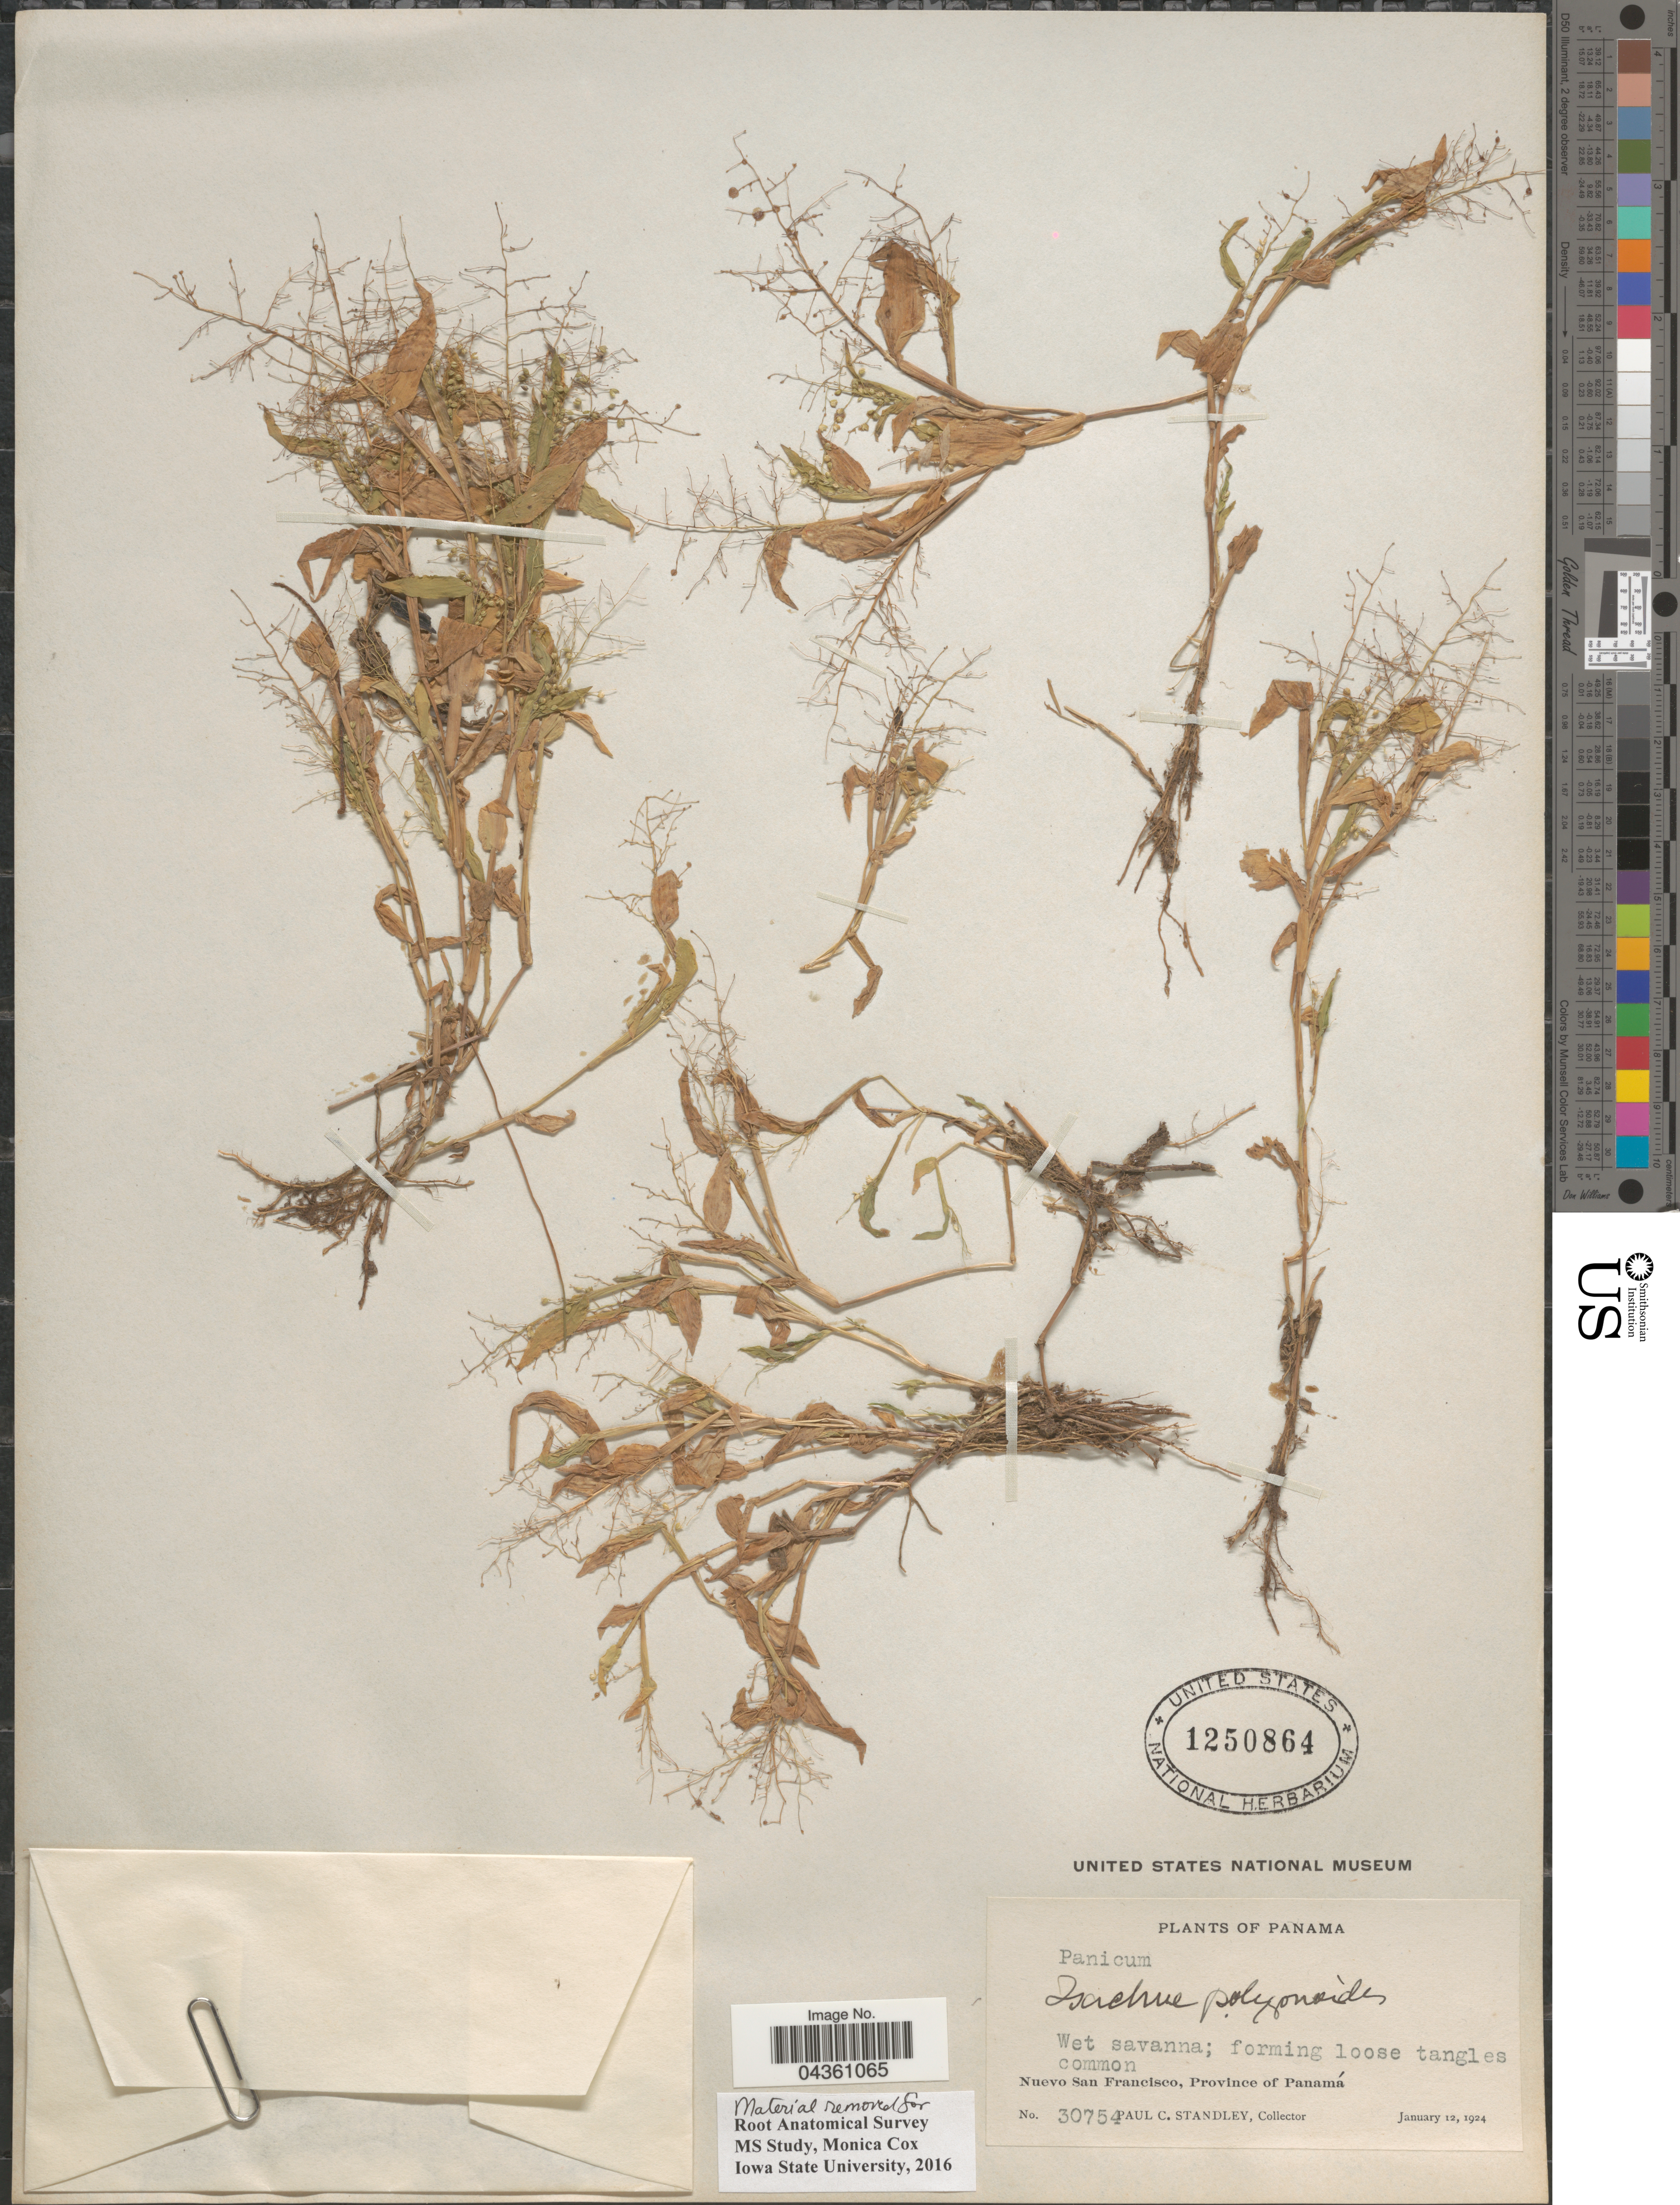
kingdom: Plantae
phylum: Tracheophyta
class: Liliopsida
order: Poales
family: Poaceae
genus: Isachne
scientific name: Isachne polygonoides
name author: (Lam.) Döll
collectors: P. C. Standley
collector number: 30754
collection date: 1924-01-12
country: Panama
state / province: Panamá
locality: Nuevo San Francisco.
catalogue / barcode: US 1250864